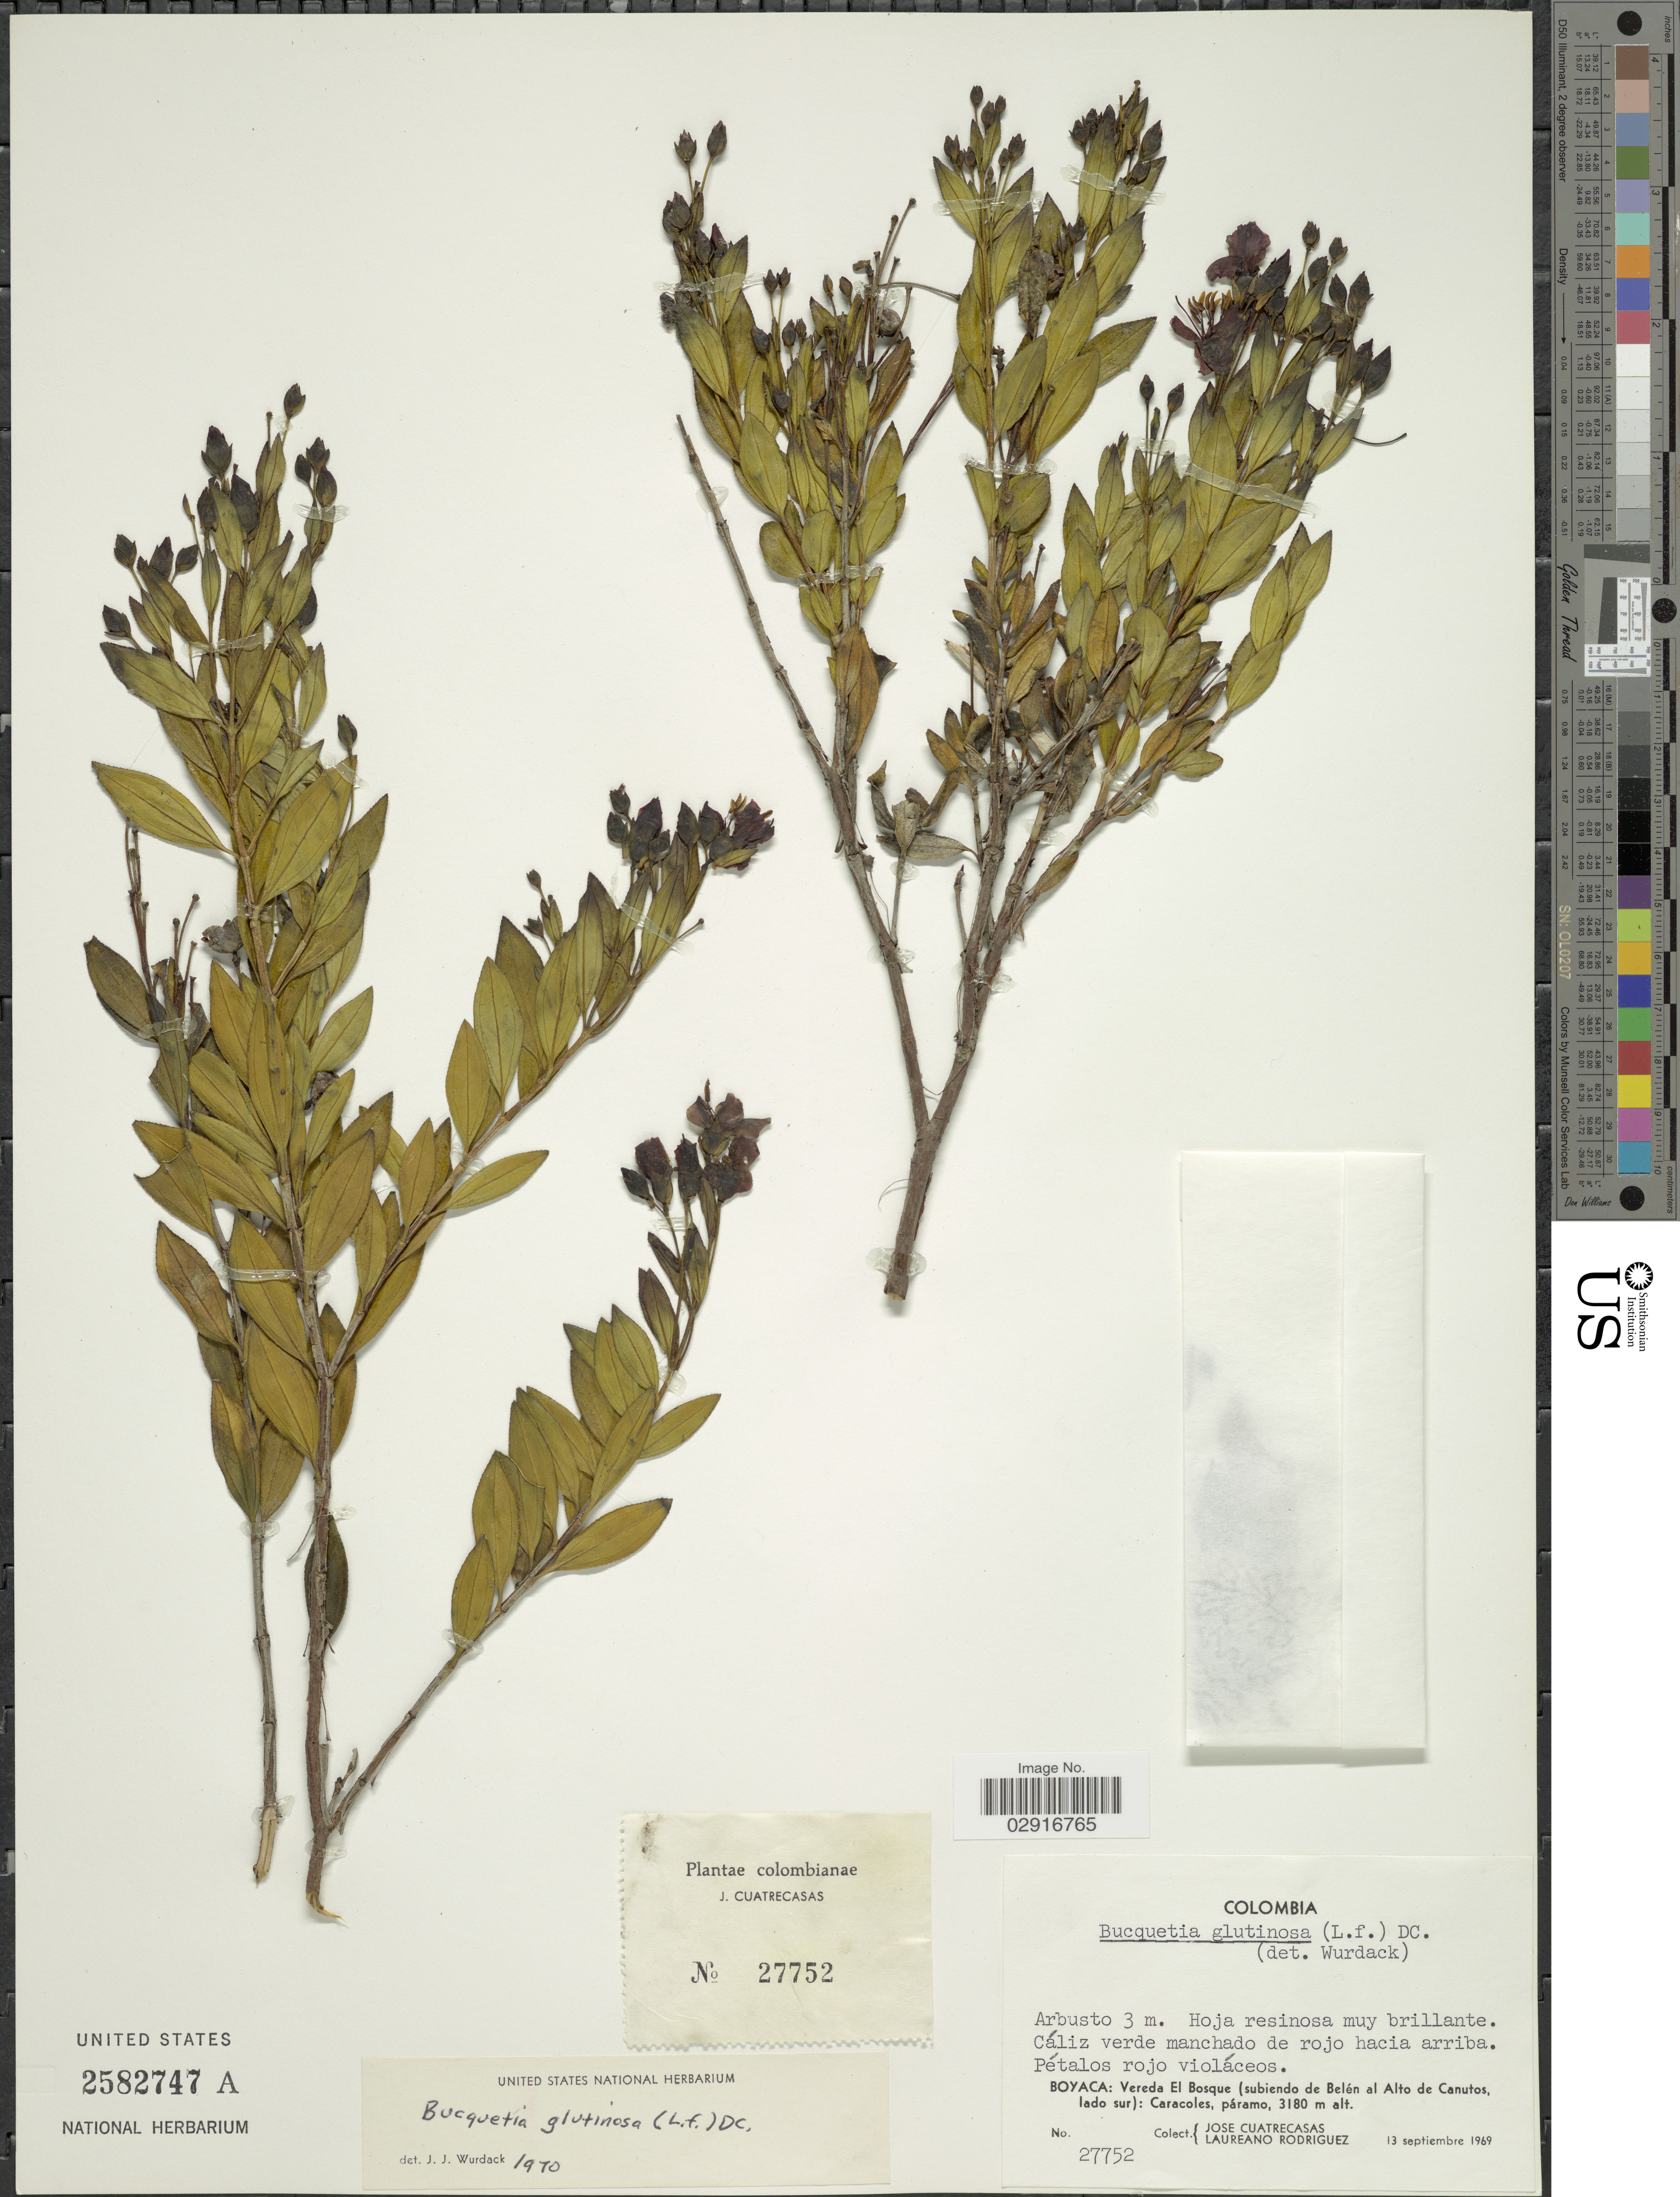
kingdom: Plantae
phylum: Tracheophyta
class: Magnoliopsida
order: Myrtales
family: Melastomataceae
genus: Bucquetia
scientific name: Bucquetia glutinosa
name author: DC.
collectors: J. Cuatrecasas & L. Rodriguez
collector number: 27752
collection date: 1969-09-13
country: Colombia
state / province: Boyacá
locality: Vereda El Bosque (subiendo de Belén al Alto de Canutos, lado sur): Caracoles, páramo.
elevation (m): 3180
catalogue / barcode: US 2582747A